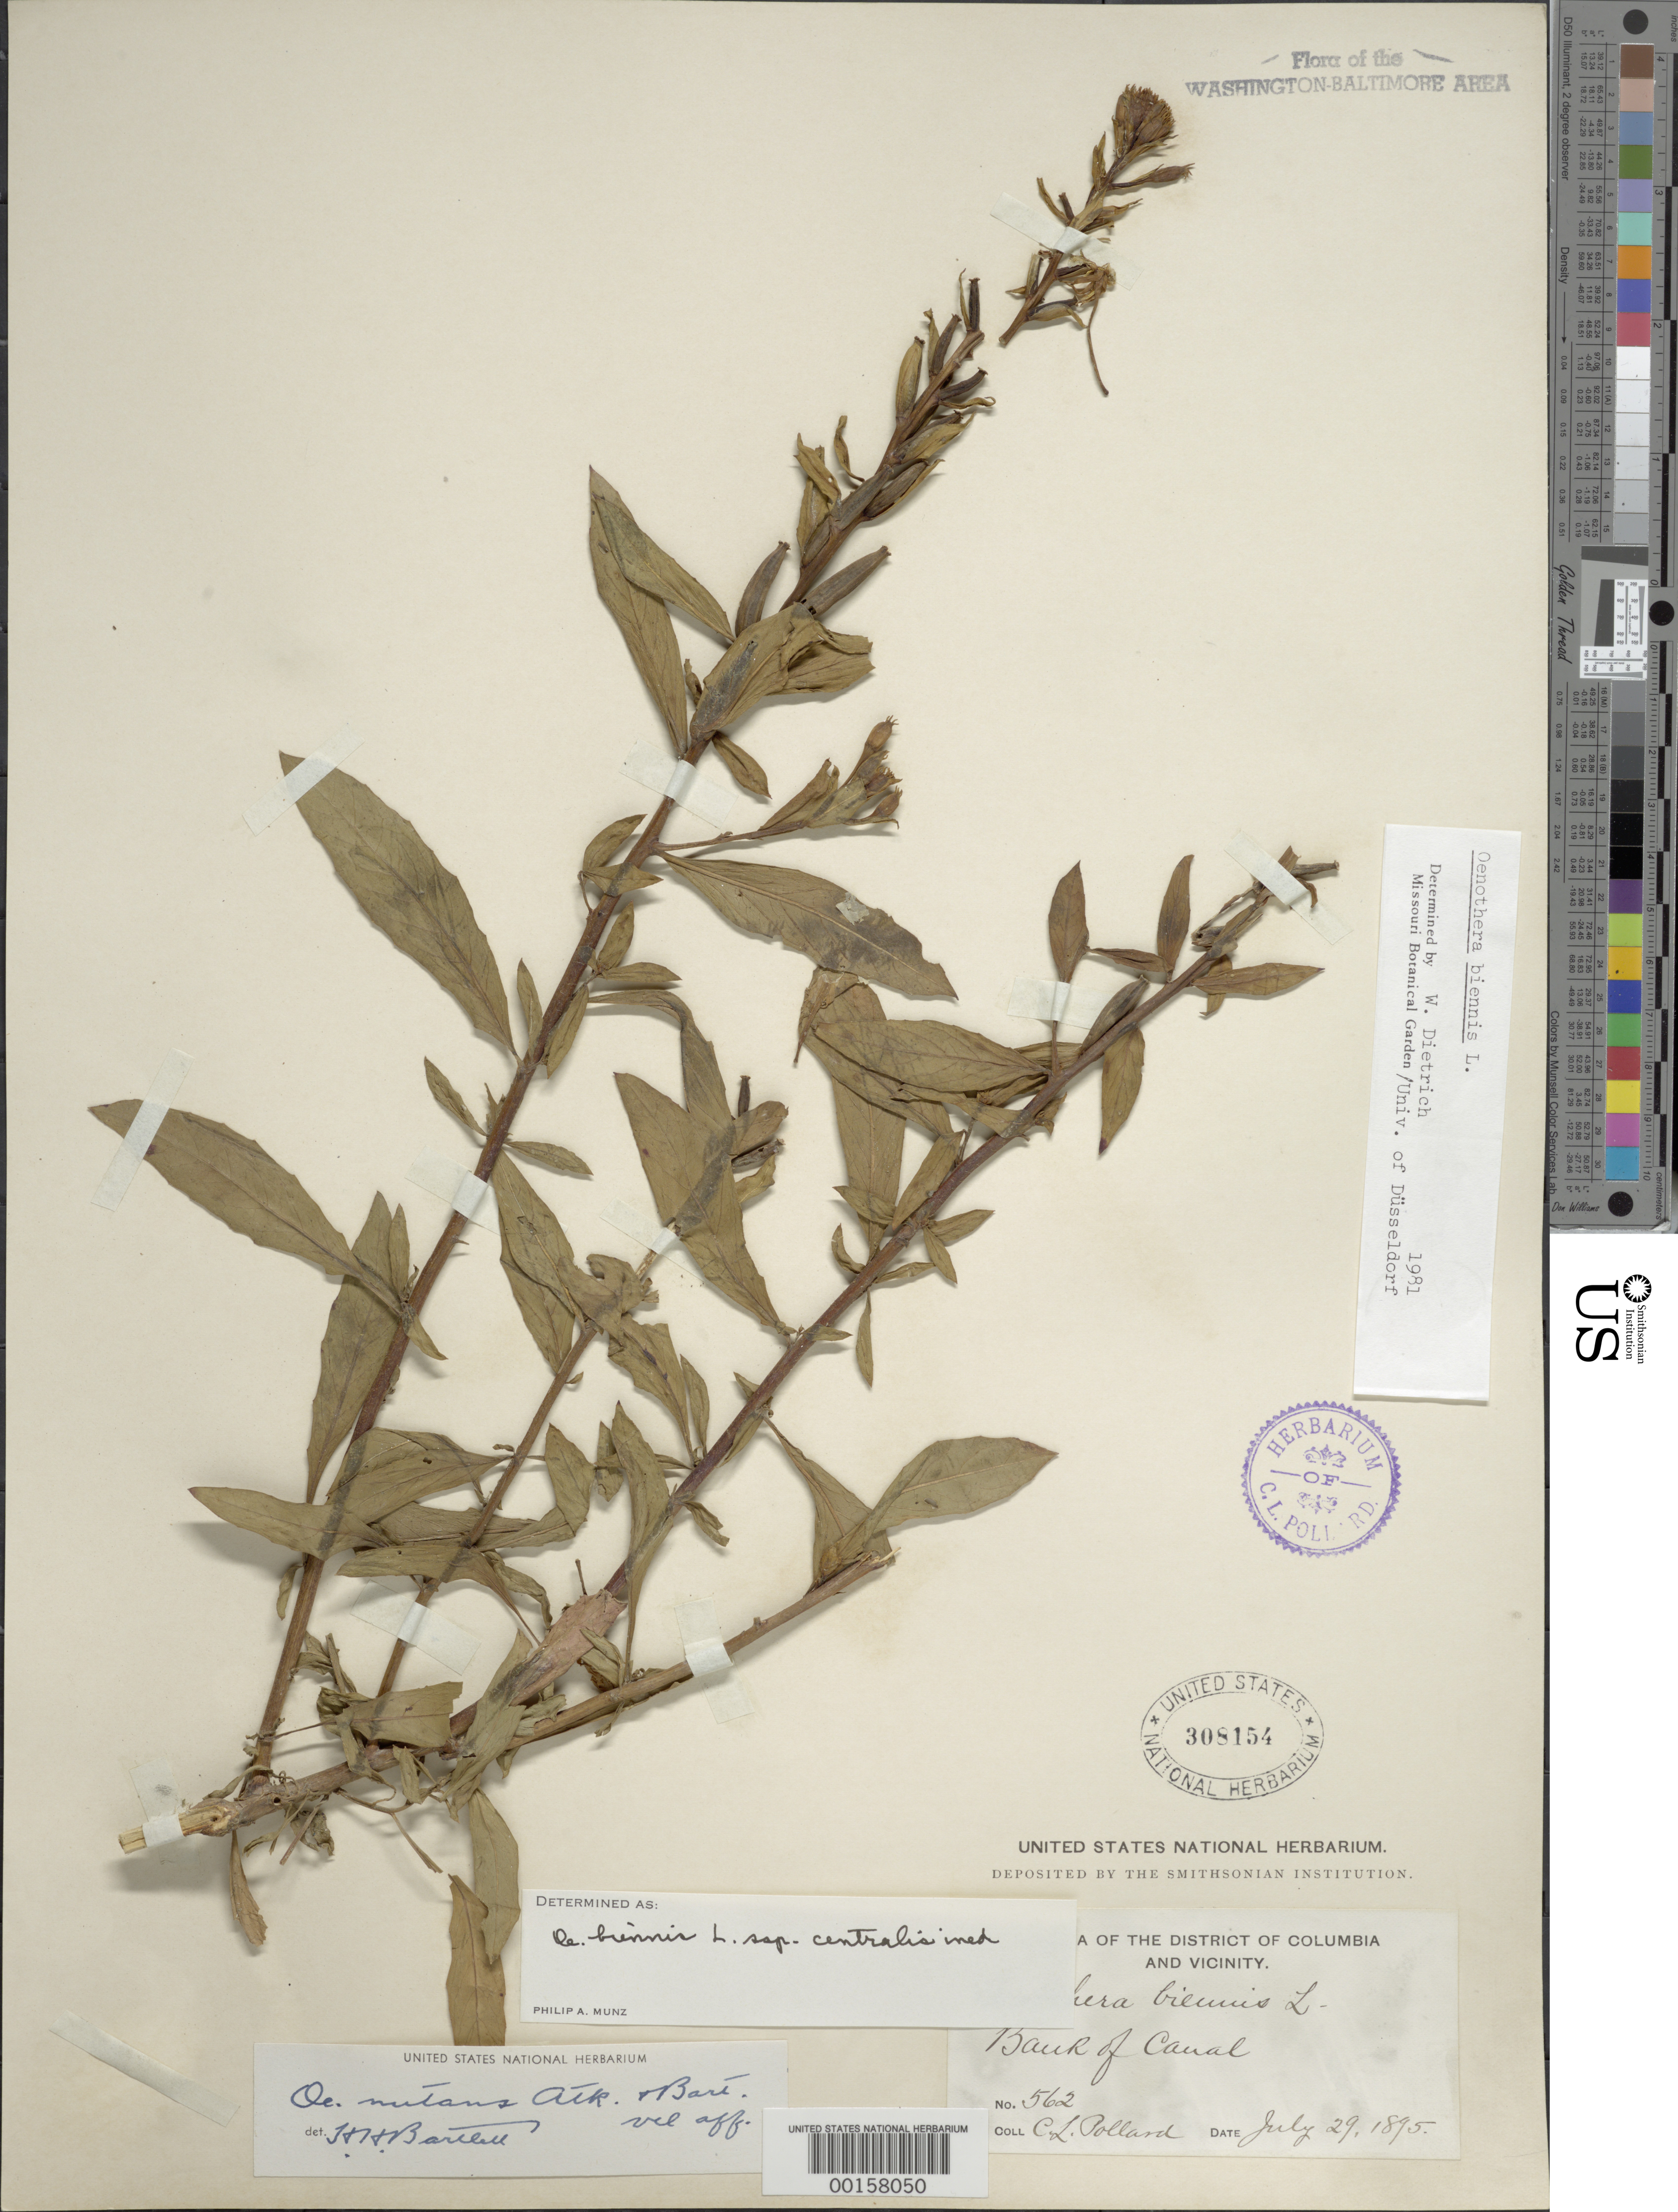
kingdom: Plantae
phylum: Tracheophyta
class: Magnoliopsida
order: Myrtales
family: Onagraceae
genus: Oenothera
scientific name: Oenothera biennis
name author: L.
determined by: Dietrich, W.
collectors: C. L. Pollard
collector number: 562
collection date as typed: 29 Jul 1895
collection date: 1895-07-29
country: United States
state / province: District of Columbia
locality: Canal C. and O. Canal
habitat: Bank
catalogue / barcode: US 308154